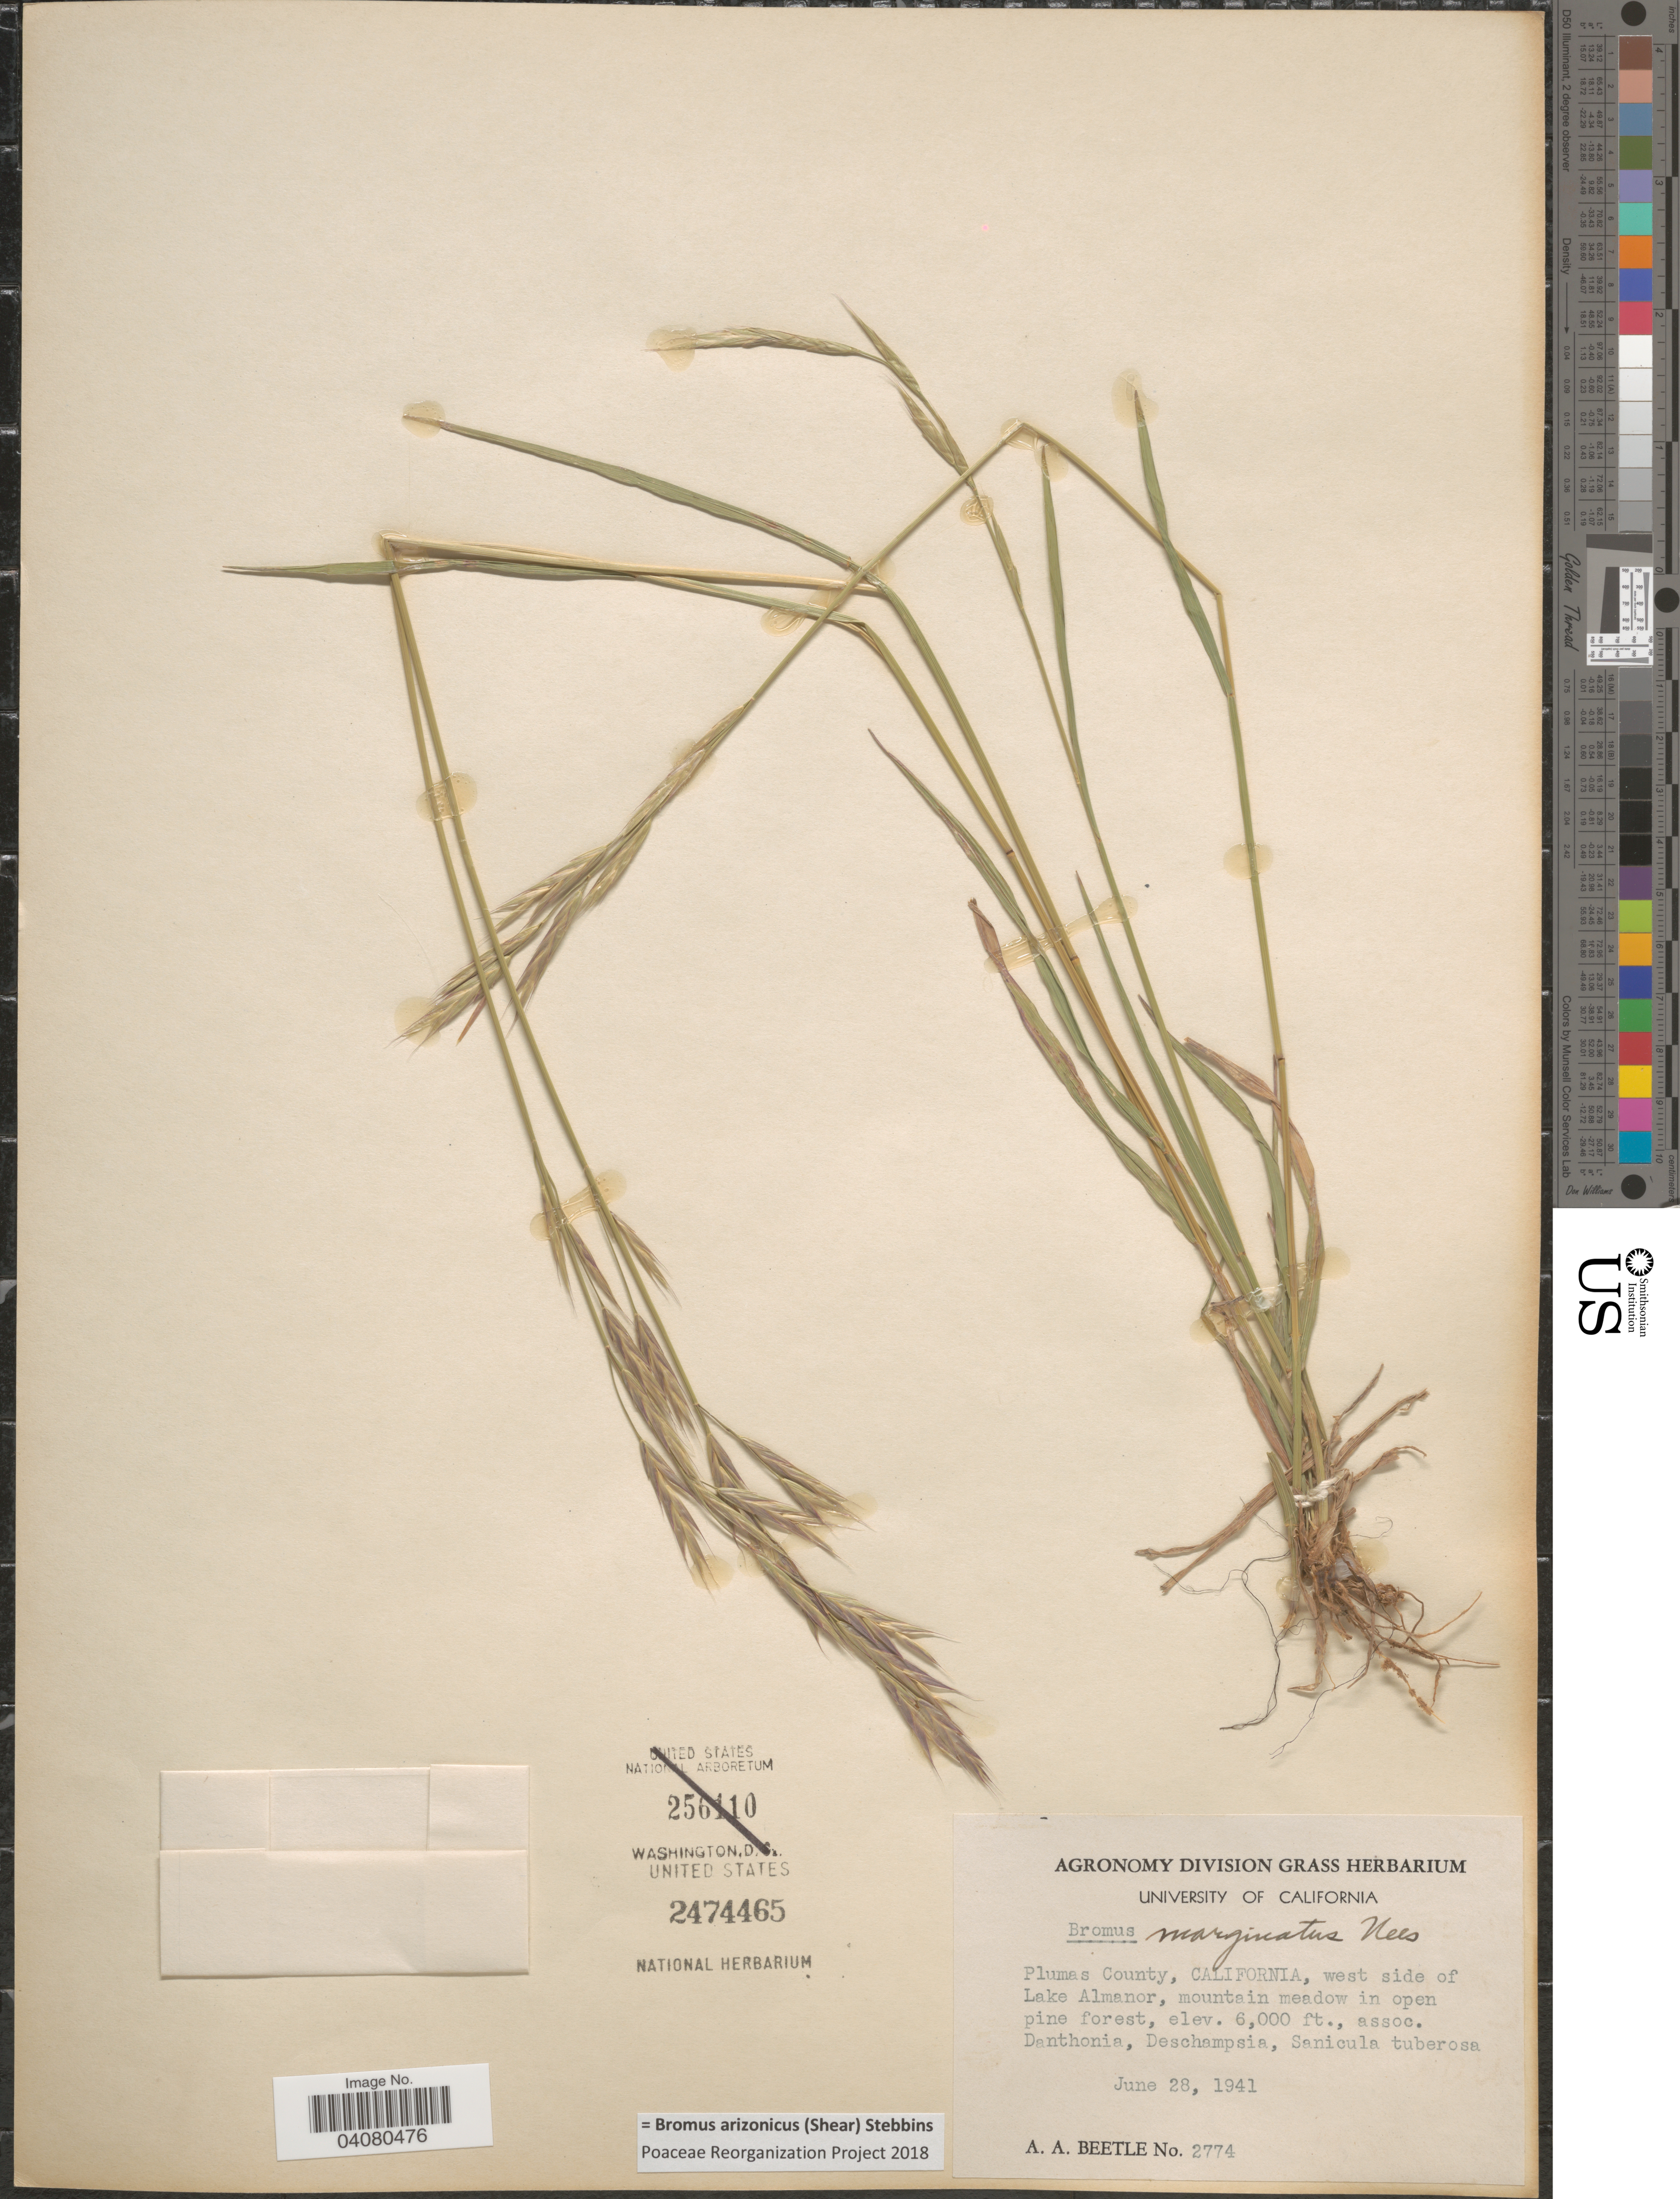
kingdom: Plantae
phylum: Tracheophyta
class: Liliopsida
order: Poales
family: Poaceae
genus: Bromus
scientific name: Bromus arenarius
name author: Labill.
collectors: A. A. Beetle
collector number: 2774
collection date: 1941-06-28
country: United States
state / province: California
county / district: Plumas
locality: Plumas County, west side of Lake Almanor, mountain meadow in open pine forest.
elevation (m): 1829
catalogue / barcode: US 2474465